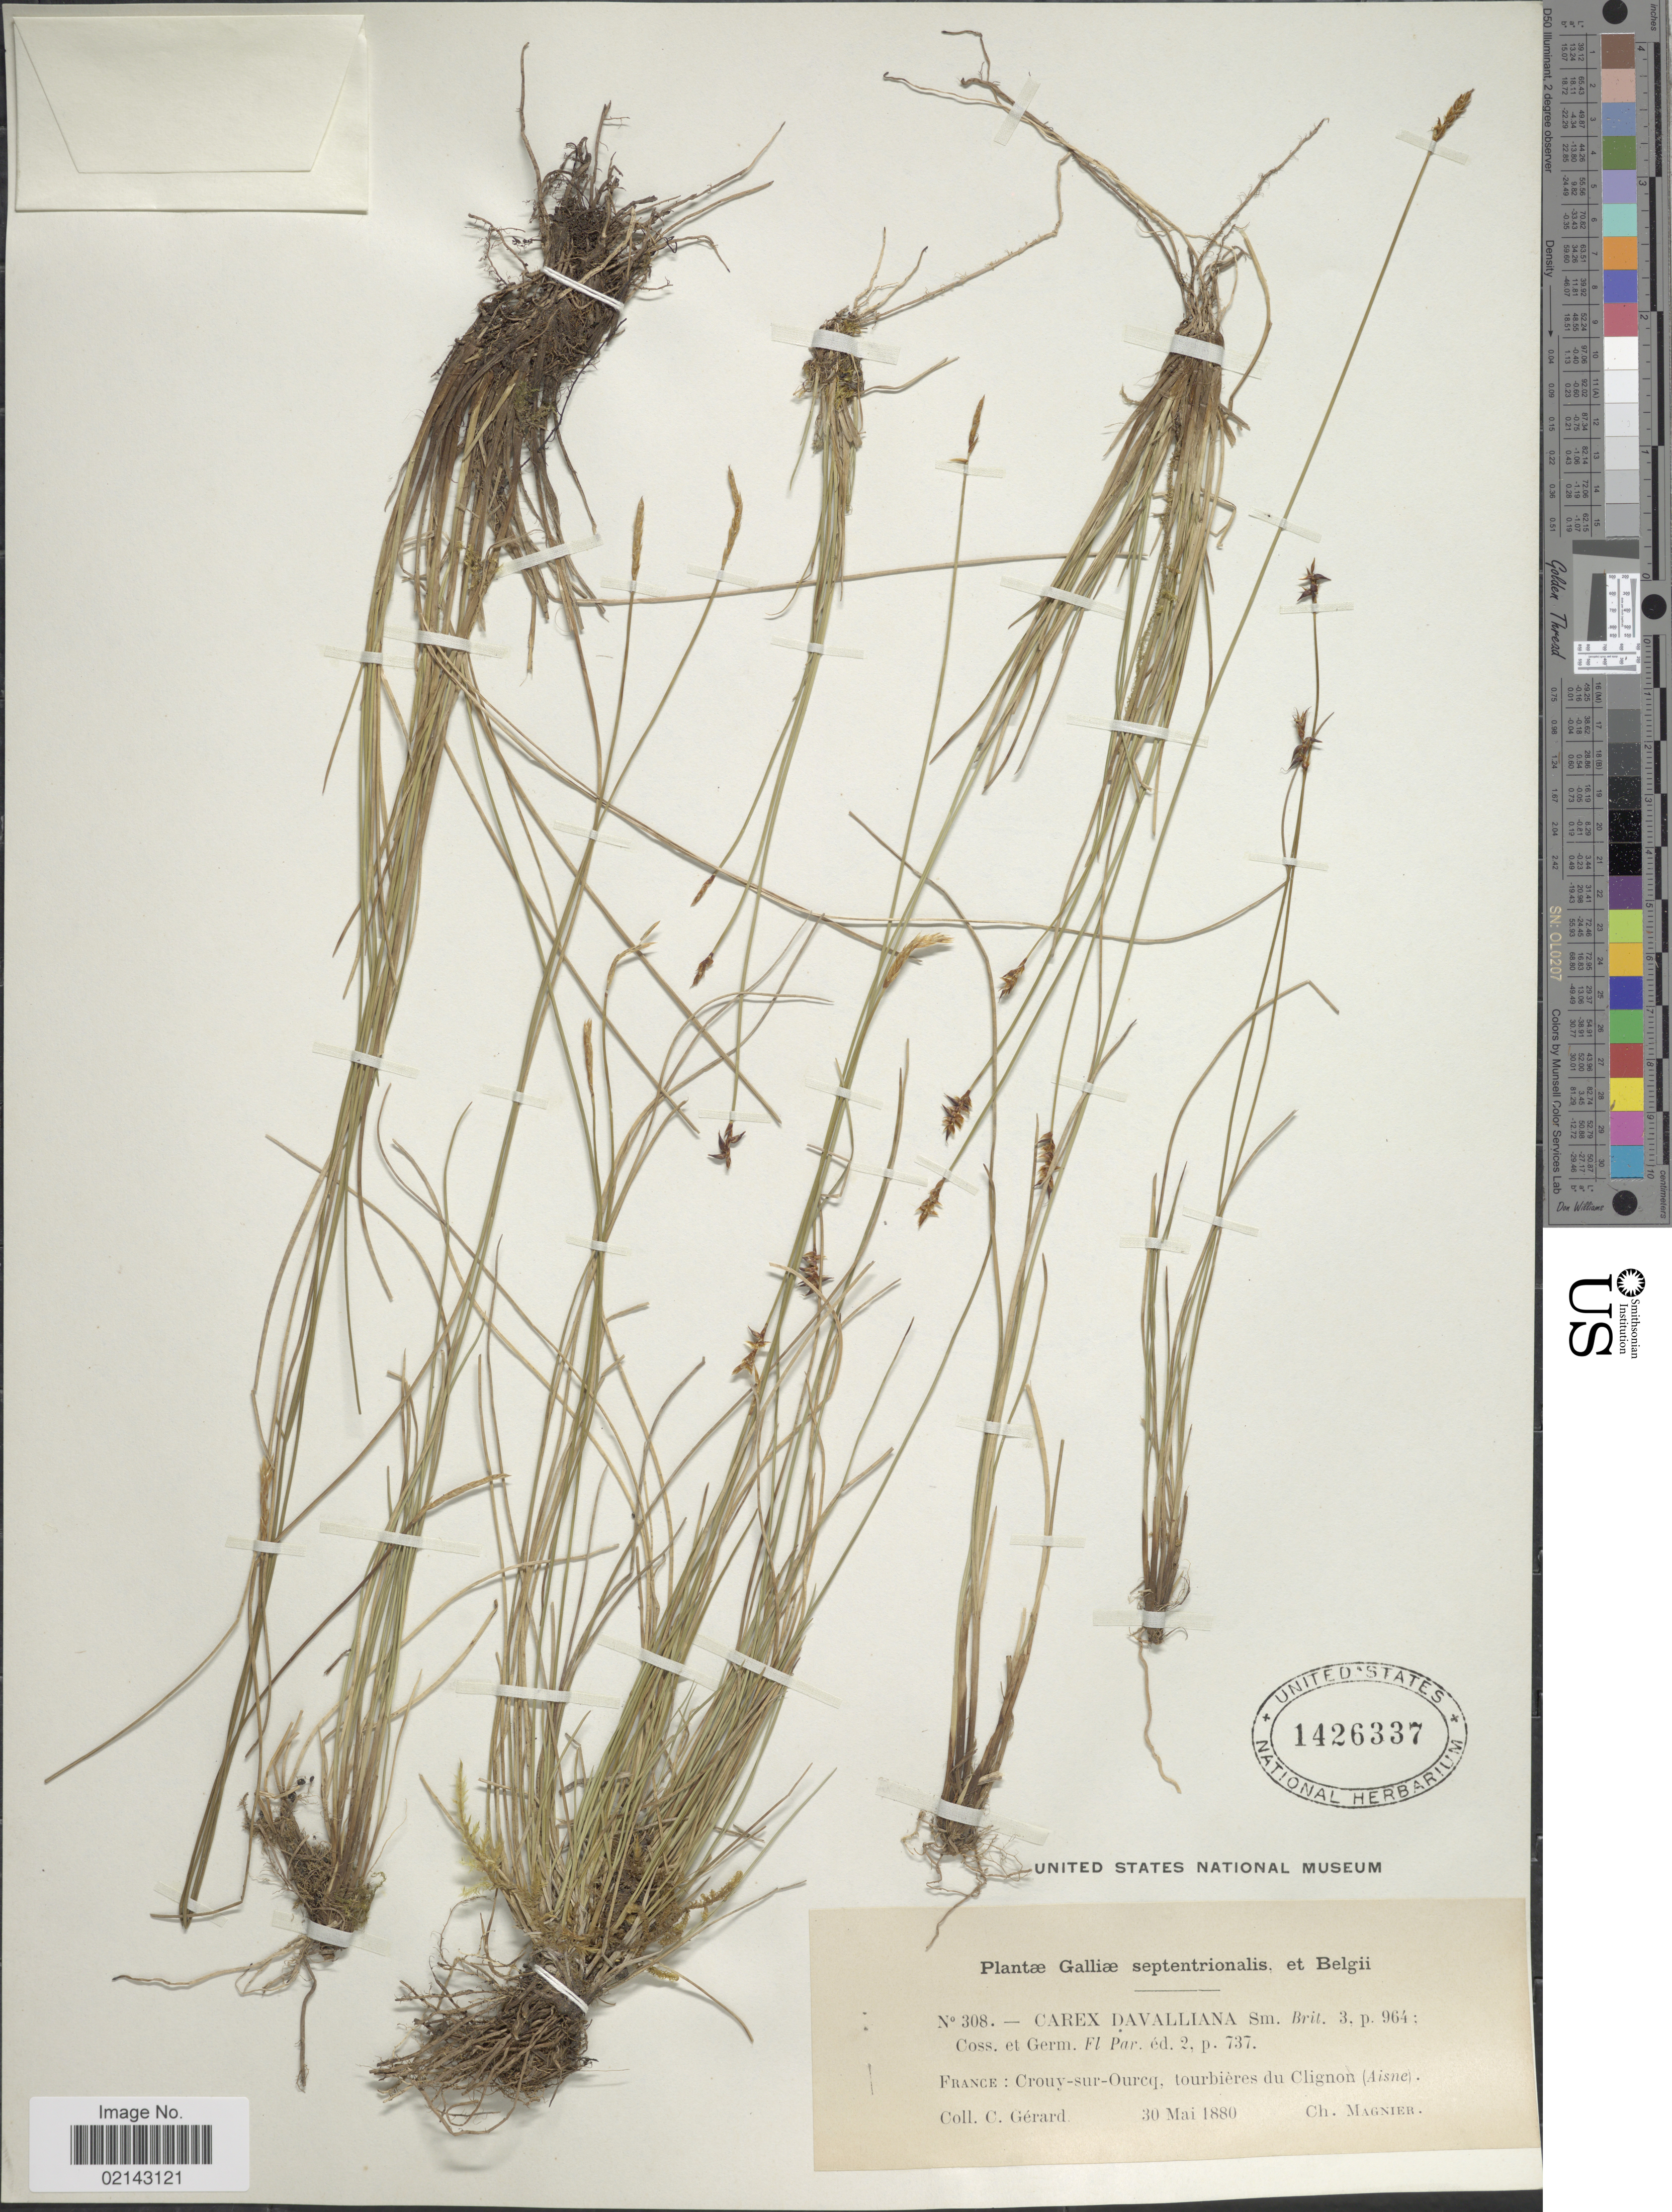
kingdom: Plantae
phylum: Tracheophyta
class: Liliopsida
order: Poales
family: Cyperaceae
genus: Carex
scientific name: Carex davalliana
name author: Sm.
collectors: C. Gerard & C. Magnier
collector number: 308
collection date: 1880-05-30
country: France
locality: Galliae septentrionalis, et Belgii. Crouy-sur-Ourcq, tourbieres du Clignon (Aisne)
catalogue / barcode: US 1526337